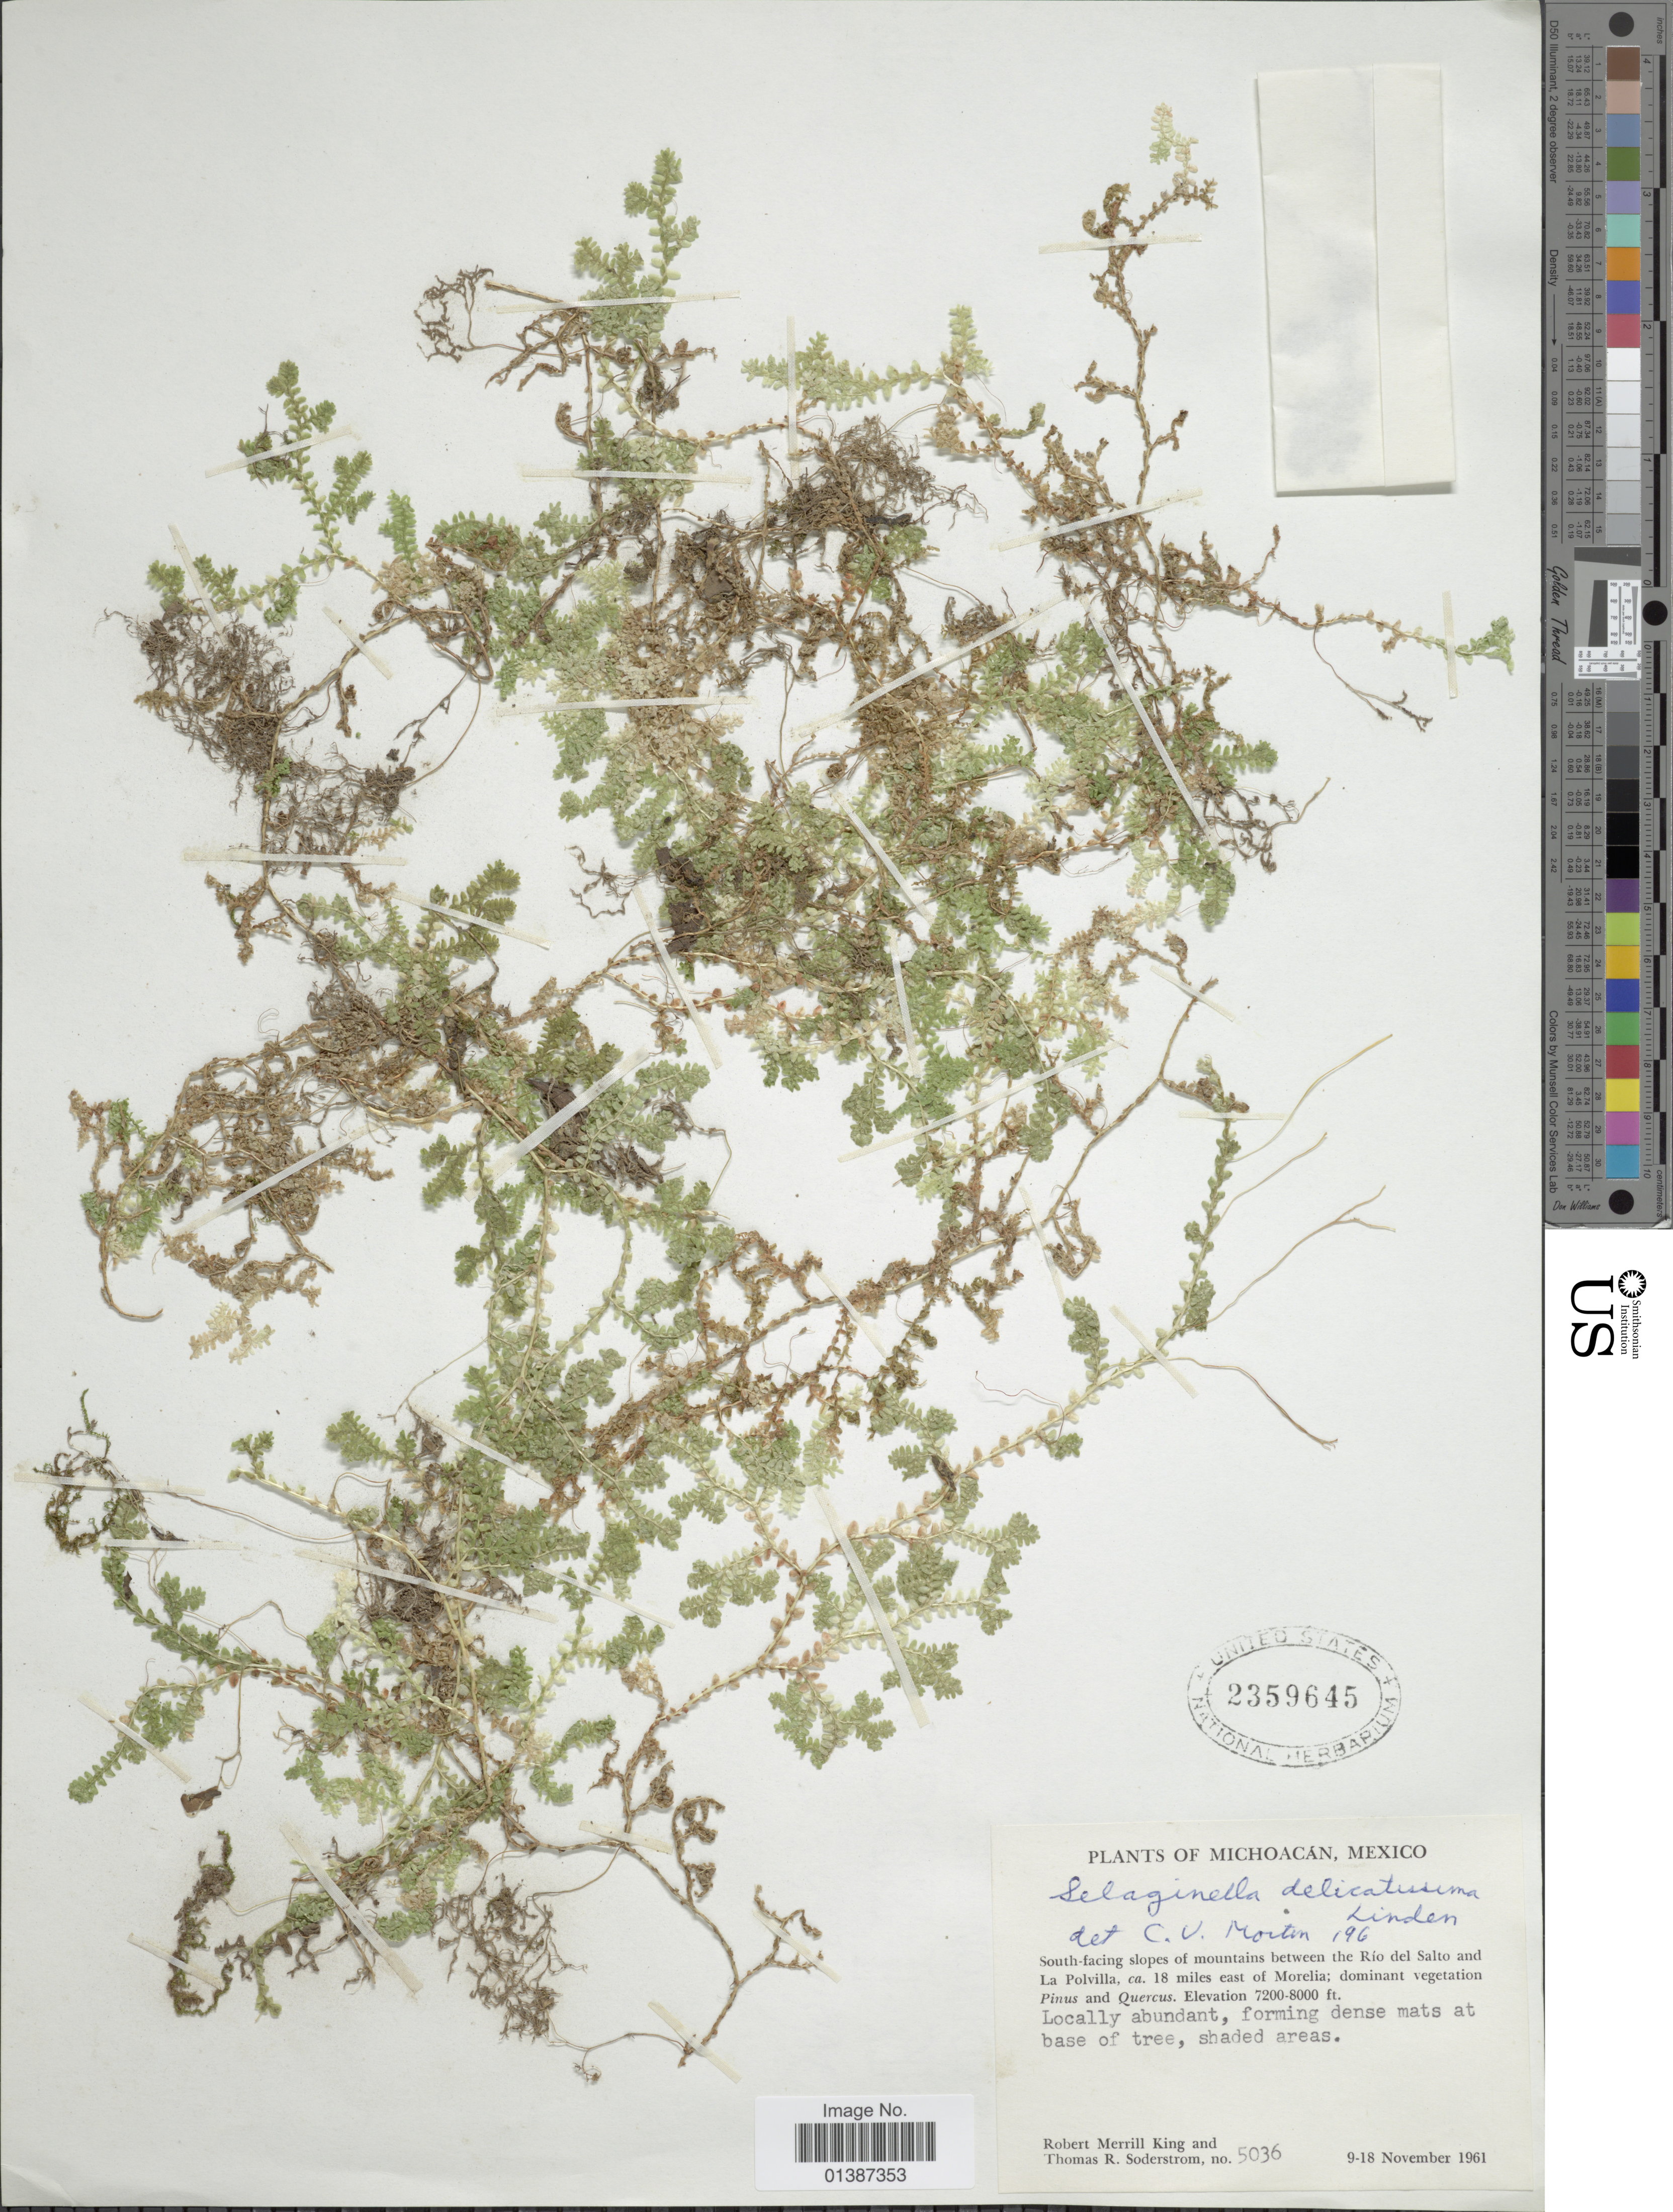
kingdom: Plantae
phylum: Tracheophyta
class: Lycopodiopsida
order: Selaginellales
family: Selaginellaceae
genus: Selaginella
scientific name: Selaginella delicatissima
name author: Linden ex A. Braun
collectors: R. M. King & T. R. Soderstrom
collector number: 5036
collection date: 1961-11-09/1961-11-18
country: Mexico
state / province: Michoacán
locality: South-facing slopes of mountains between the Rïo del Salto and L aPolvilla, ca 18 miles east of Morelia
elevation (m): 2195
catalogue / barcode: US 2359645